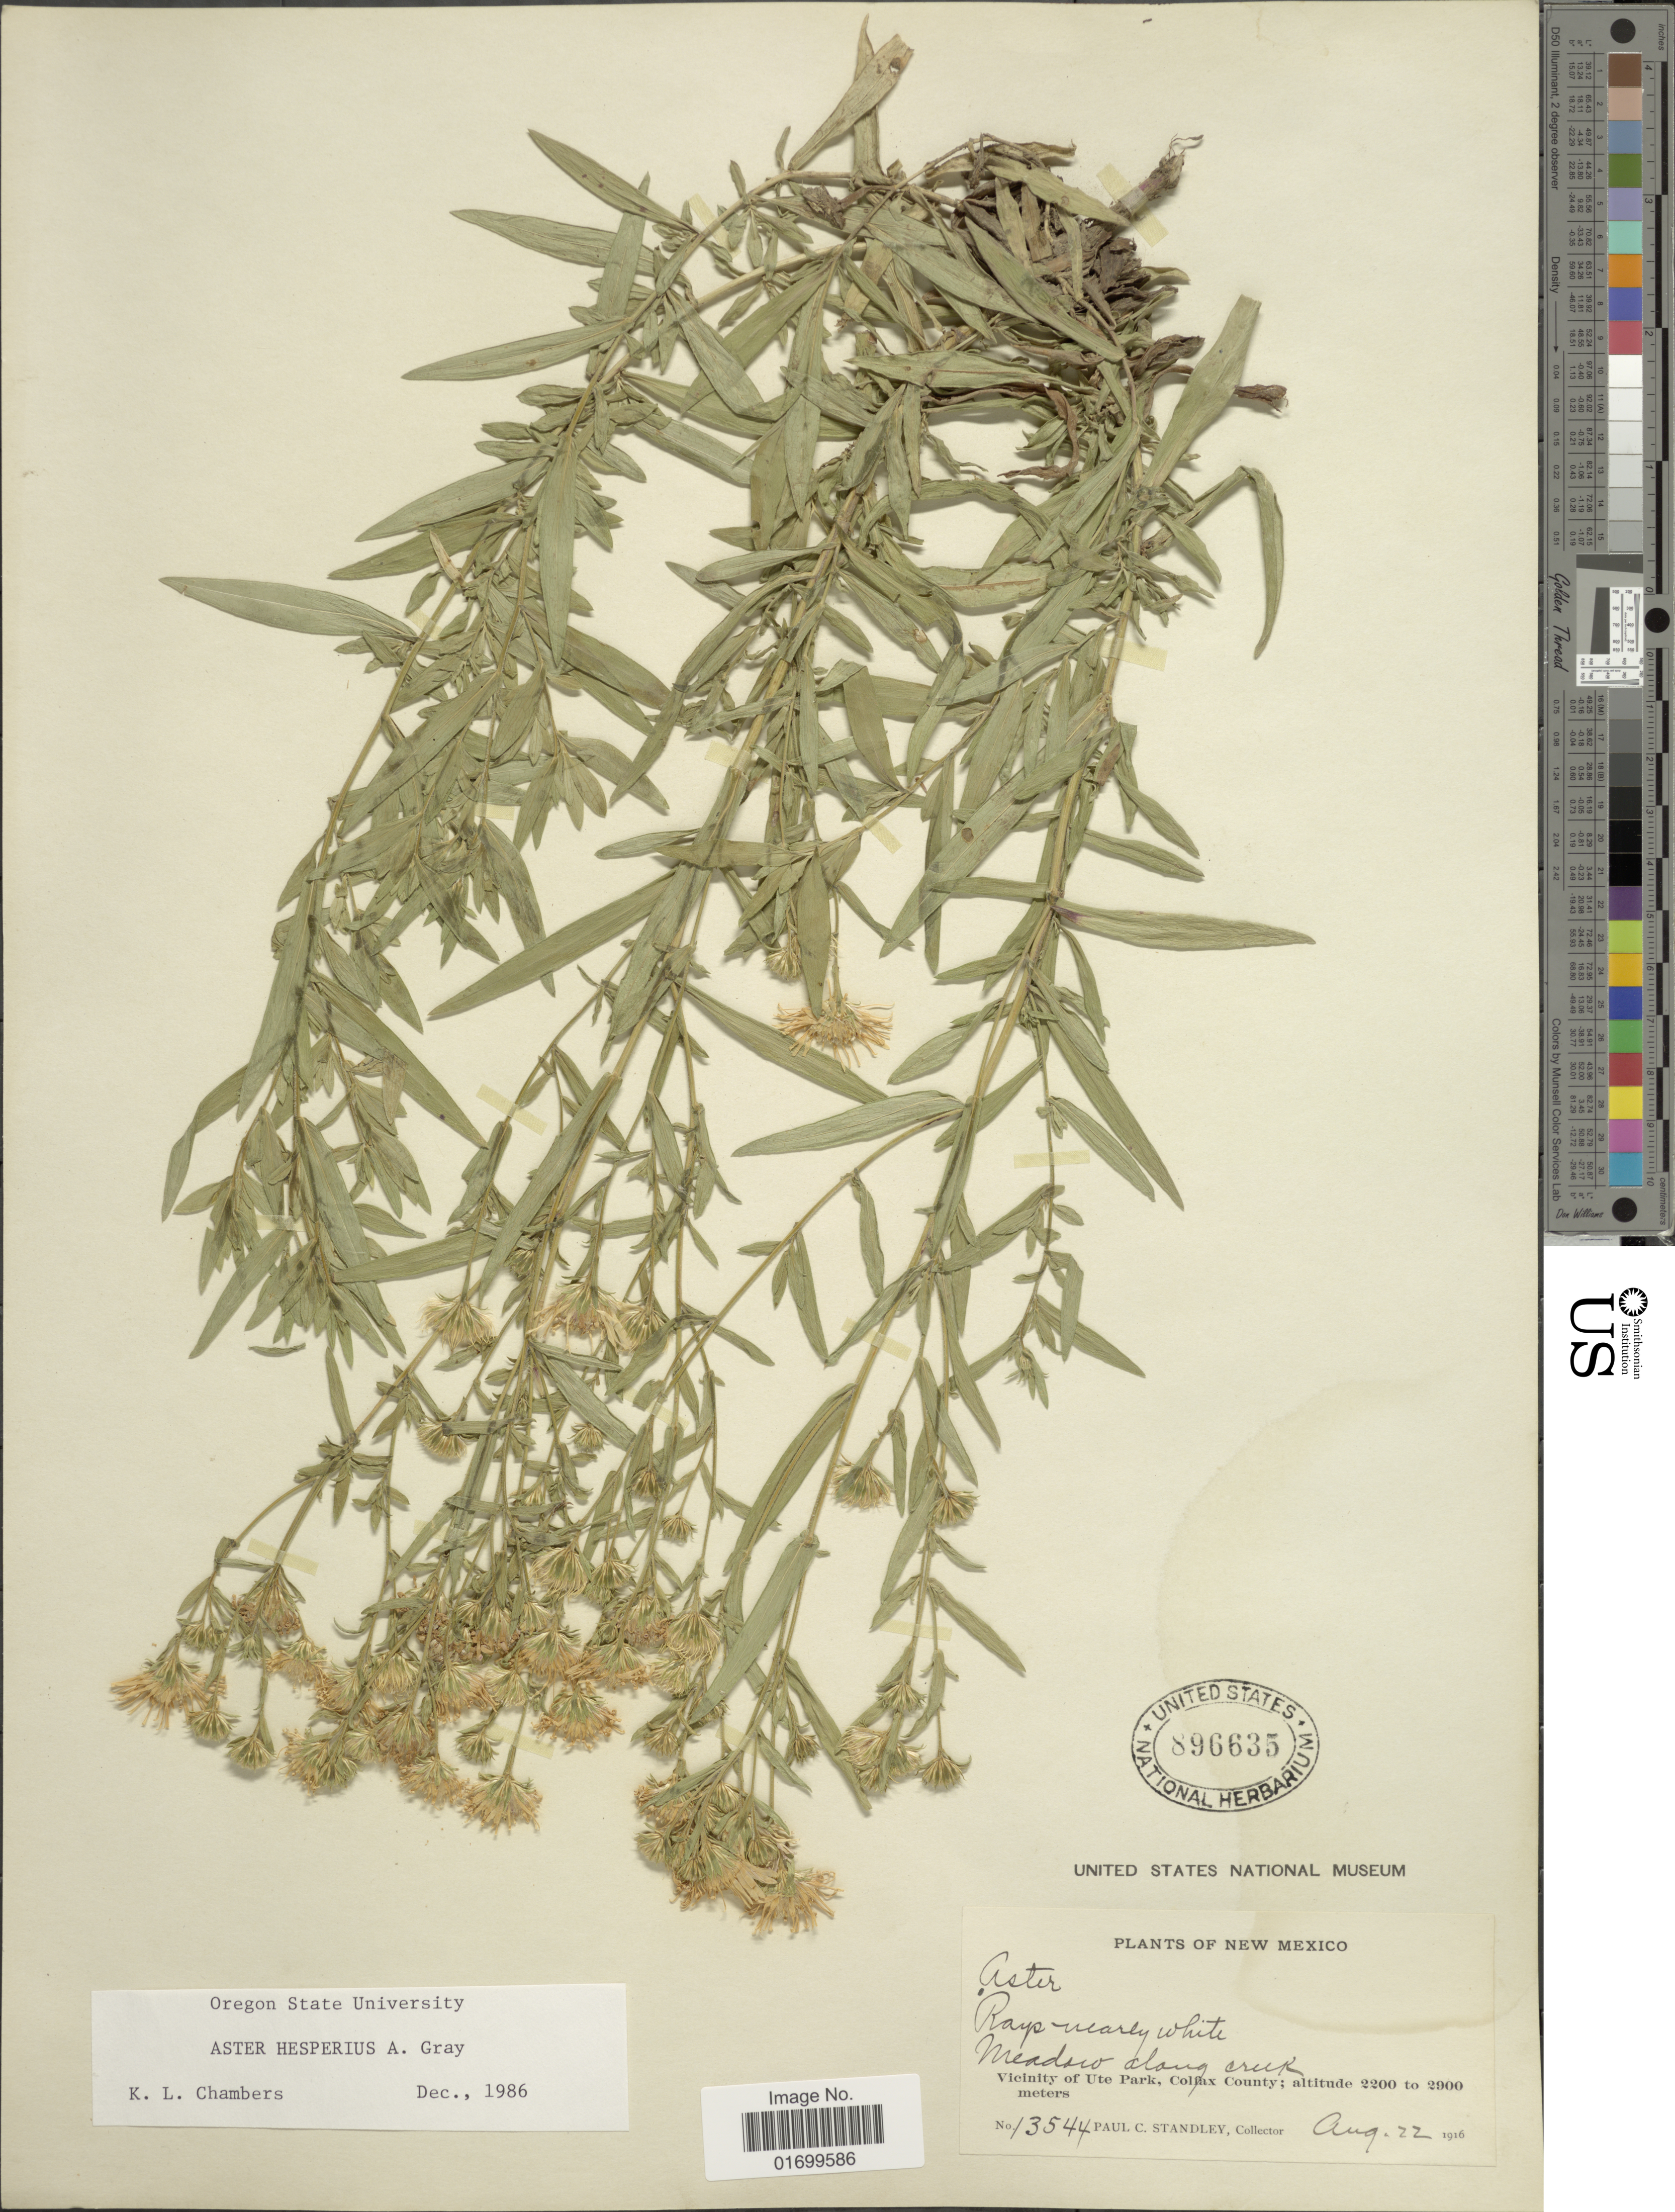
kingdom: Plantae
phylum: Tracheophyta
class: Magnoliopsida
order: Asterales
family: Asteraceae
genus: Symphyotrichum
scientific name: Symphyotrichum hesperium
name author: (A. Gray) Á. Löve & D. Löve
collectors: P. C. Standley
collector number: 13544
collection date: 1916-08-22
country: United States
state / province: New Mexico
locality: Meadow along creek, vicinity of Ute Park, Colfax County.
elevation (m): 2200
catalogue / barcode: US 896635